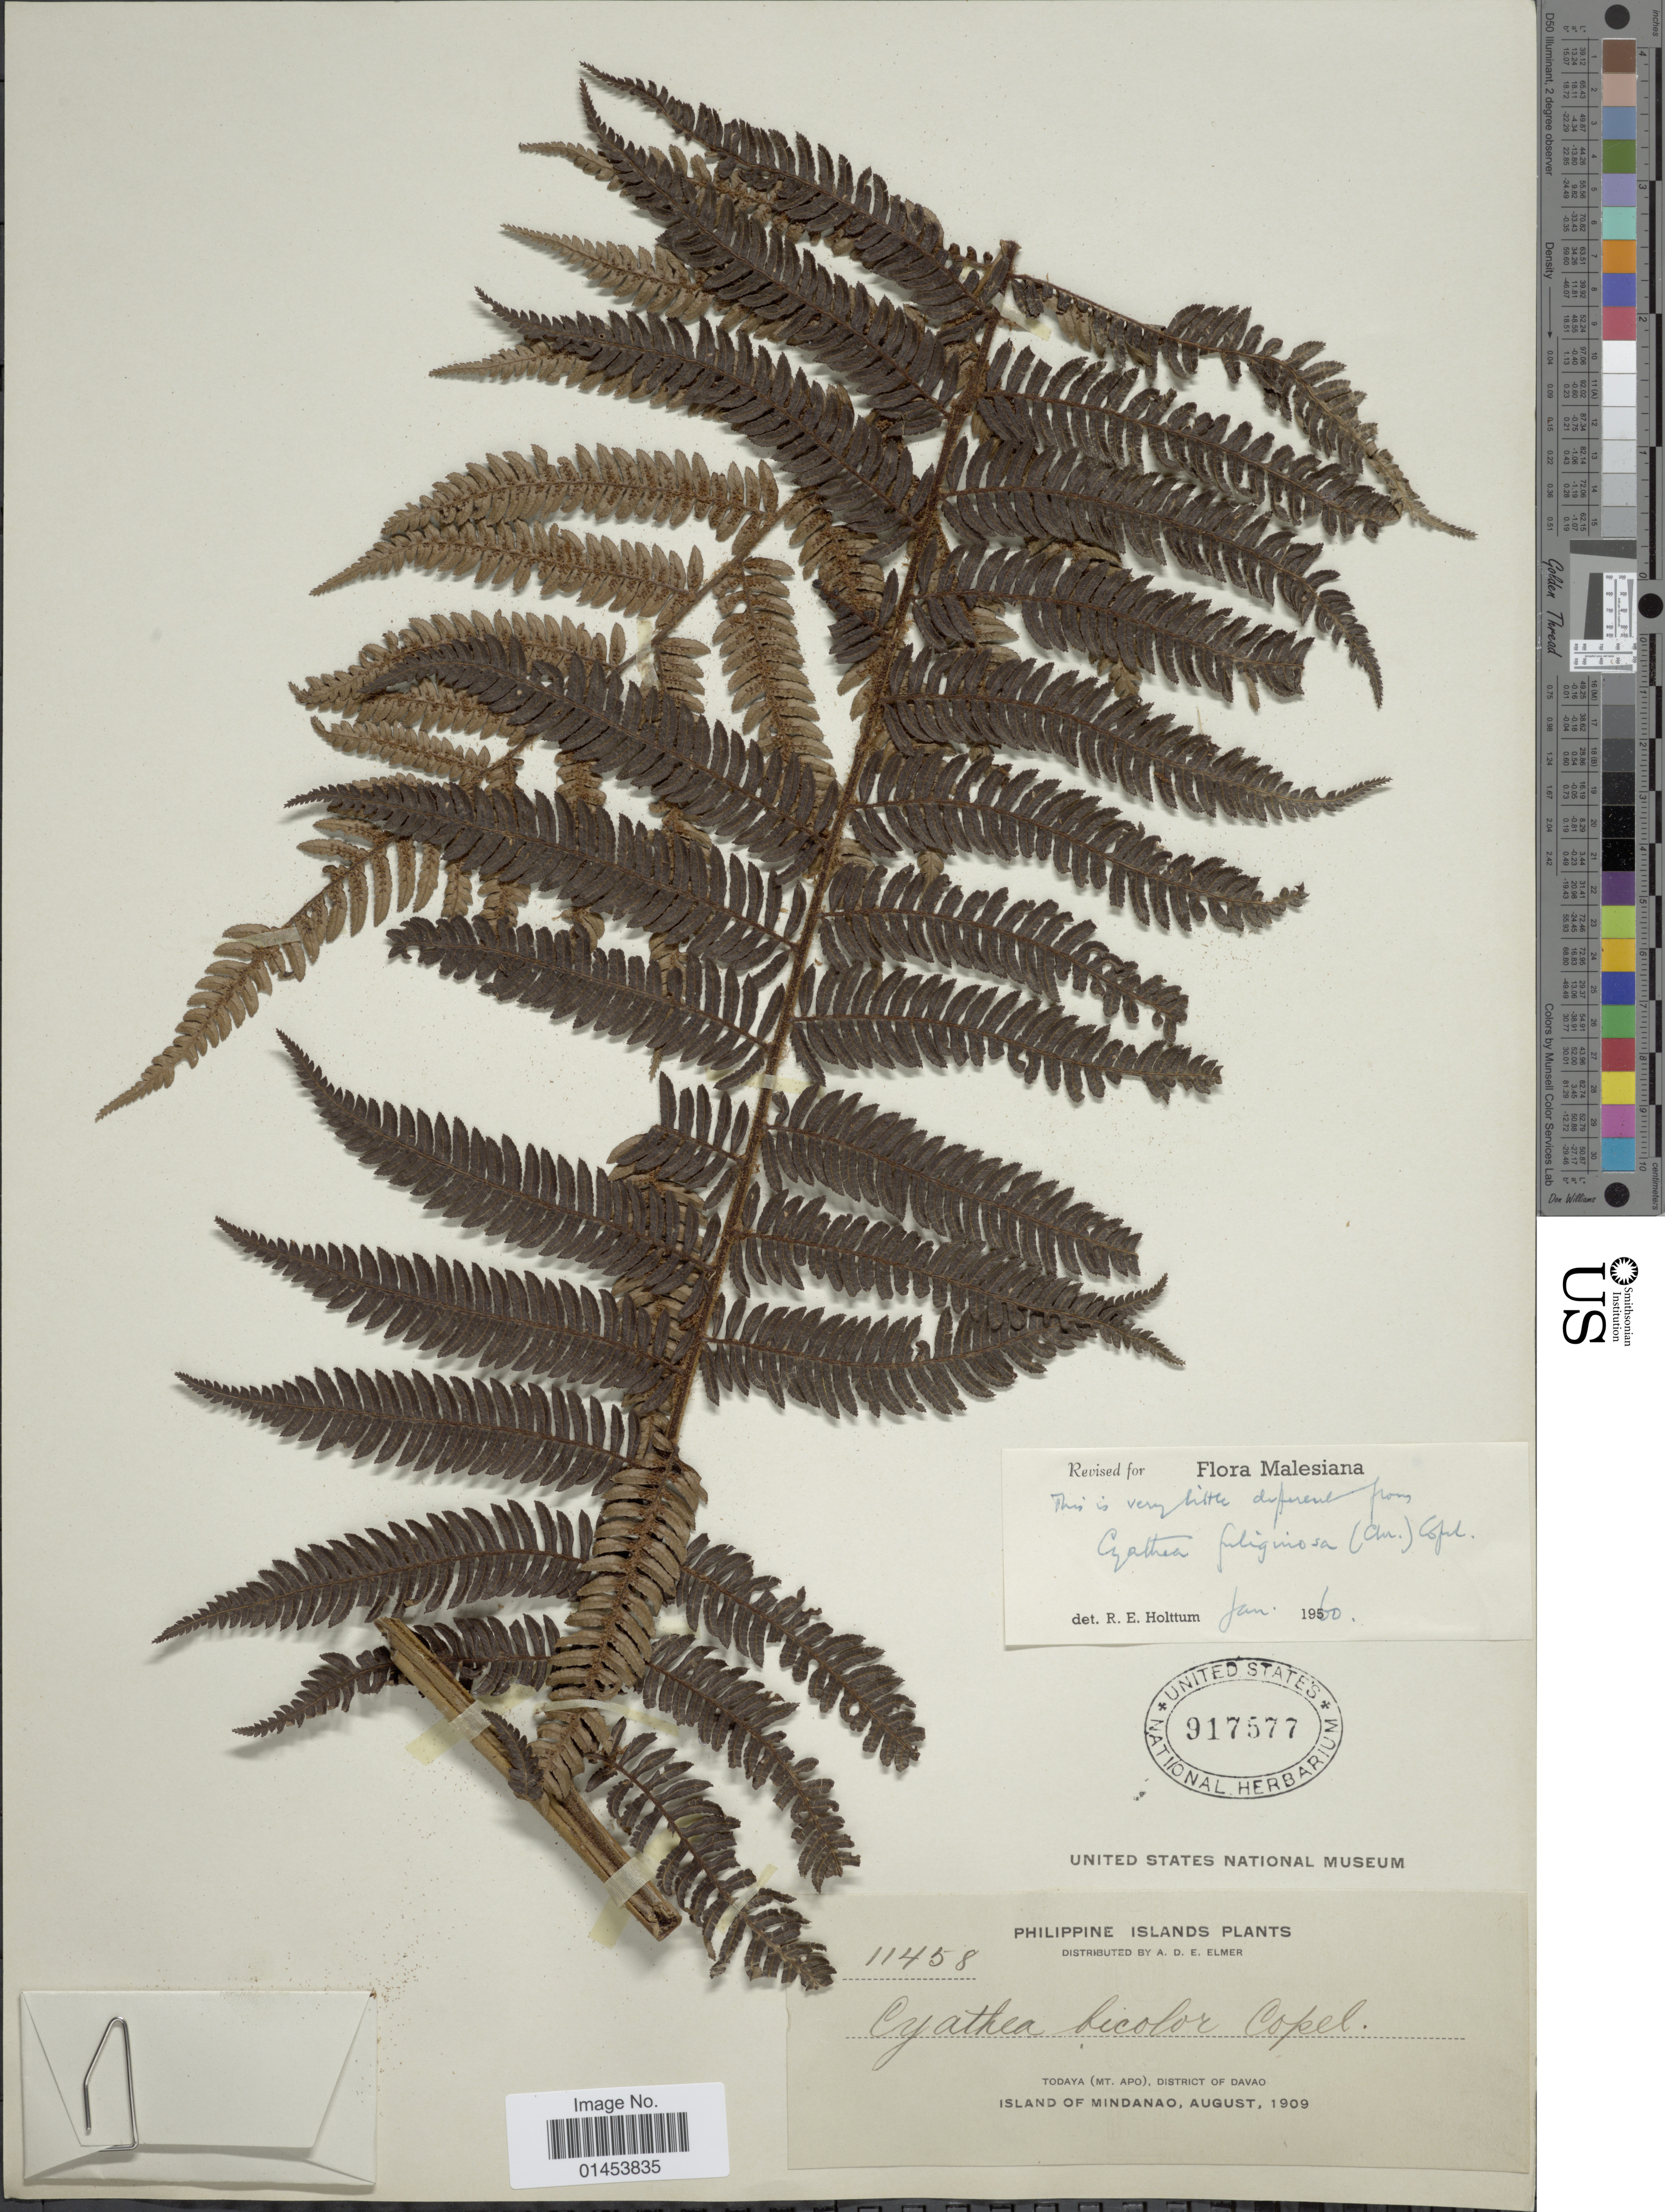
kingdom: Plantae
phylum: Tracheophyta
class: Polypodiopsida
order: Cyatheales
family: Cyatheaceae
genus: Cyathea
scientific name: Cyathea fuliginosa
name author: (Christ) Copel.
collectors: A. D. E. Elmer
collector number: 11458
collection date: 1909-08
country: Philippines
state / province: Davao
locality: Todaya(Mt. Apo) District of Davao, island of Mindanao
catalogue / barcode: US 917577